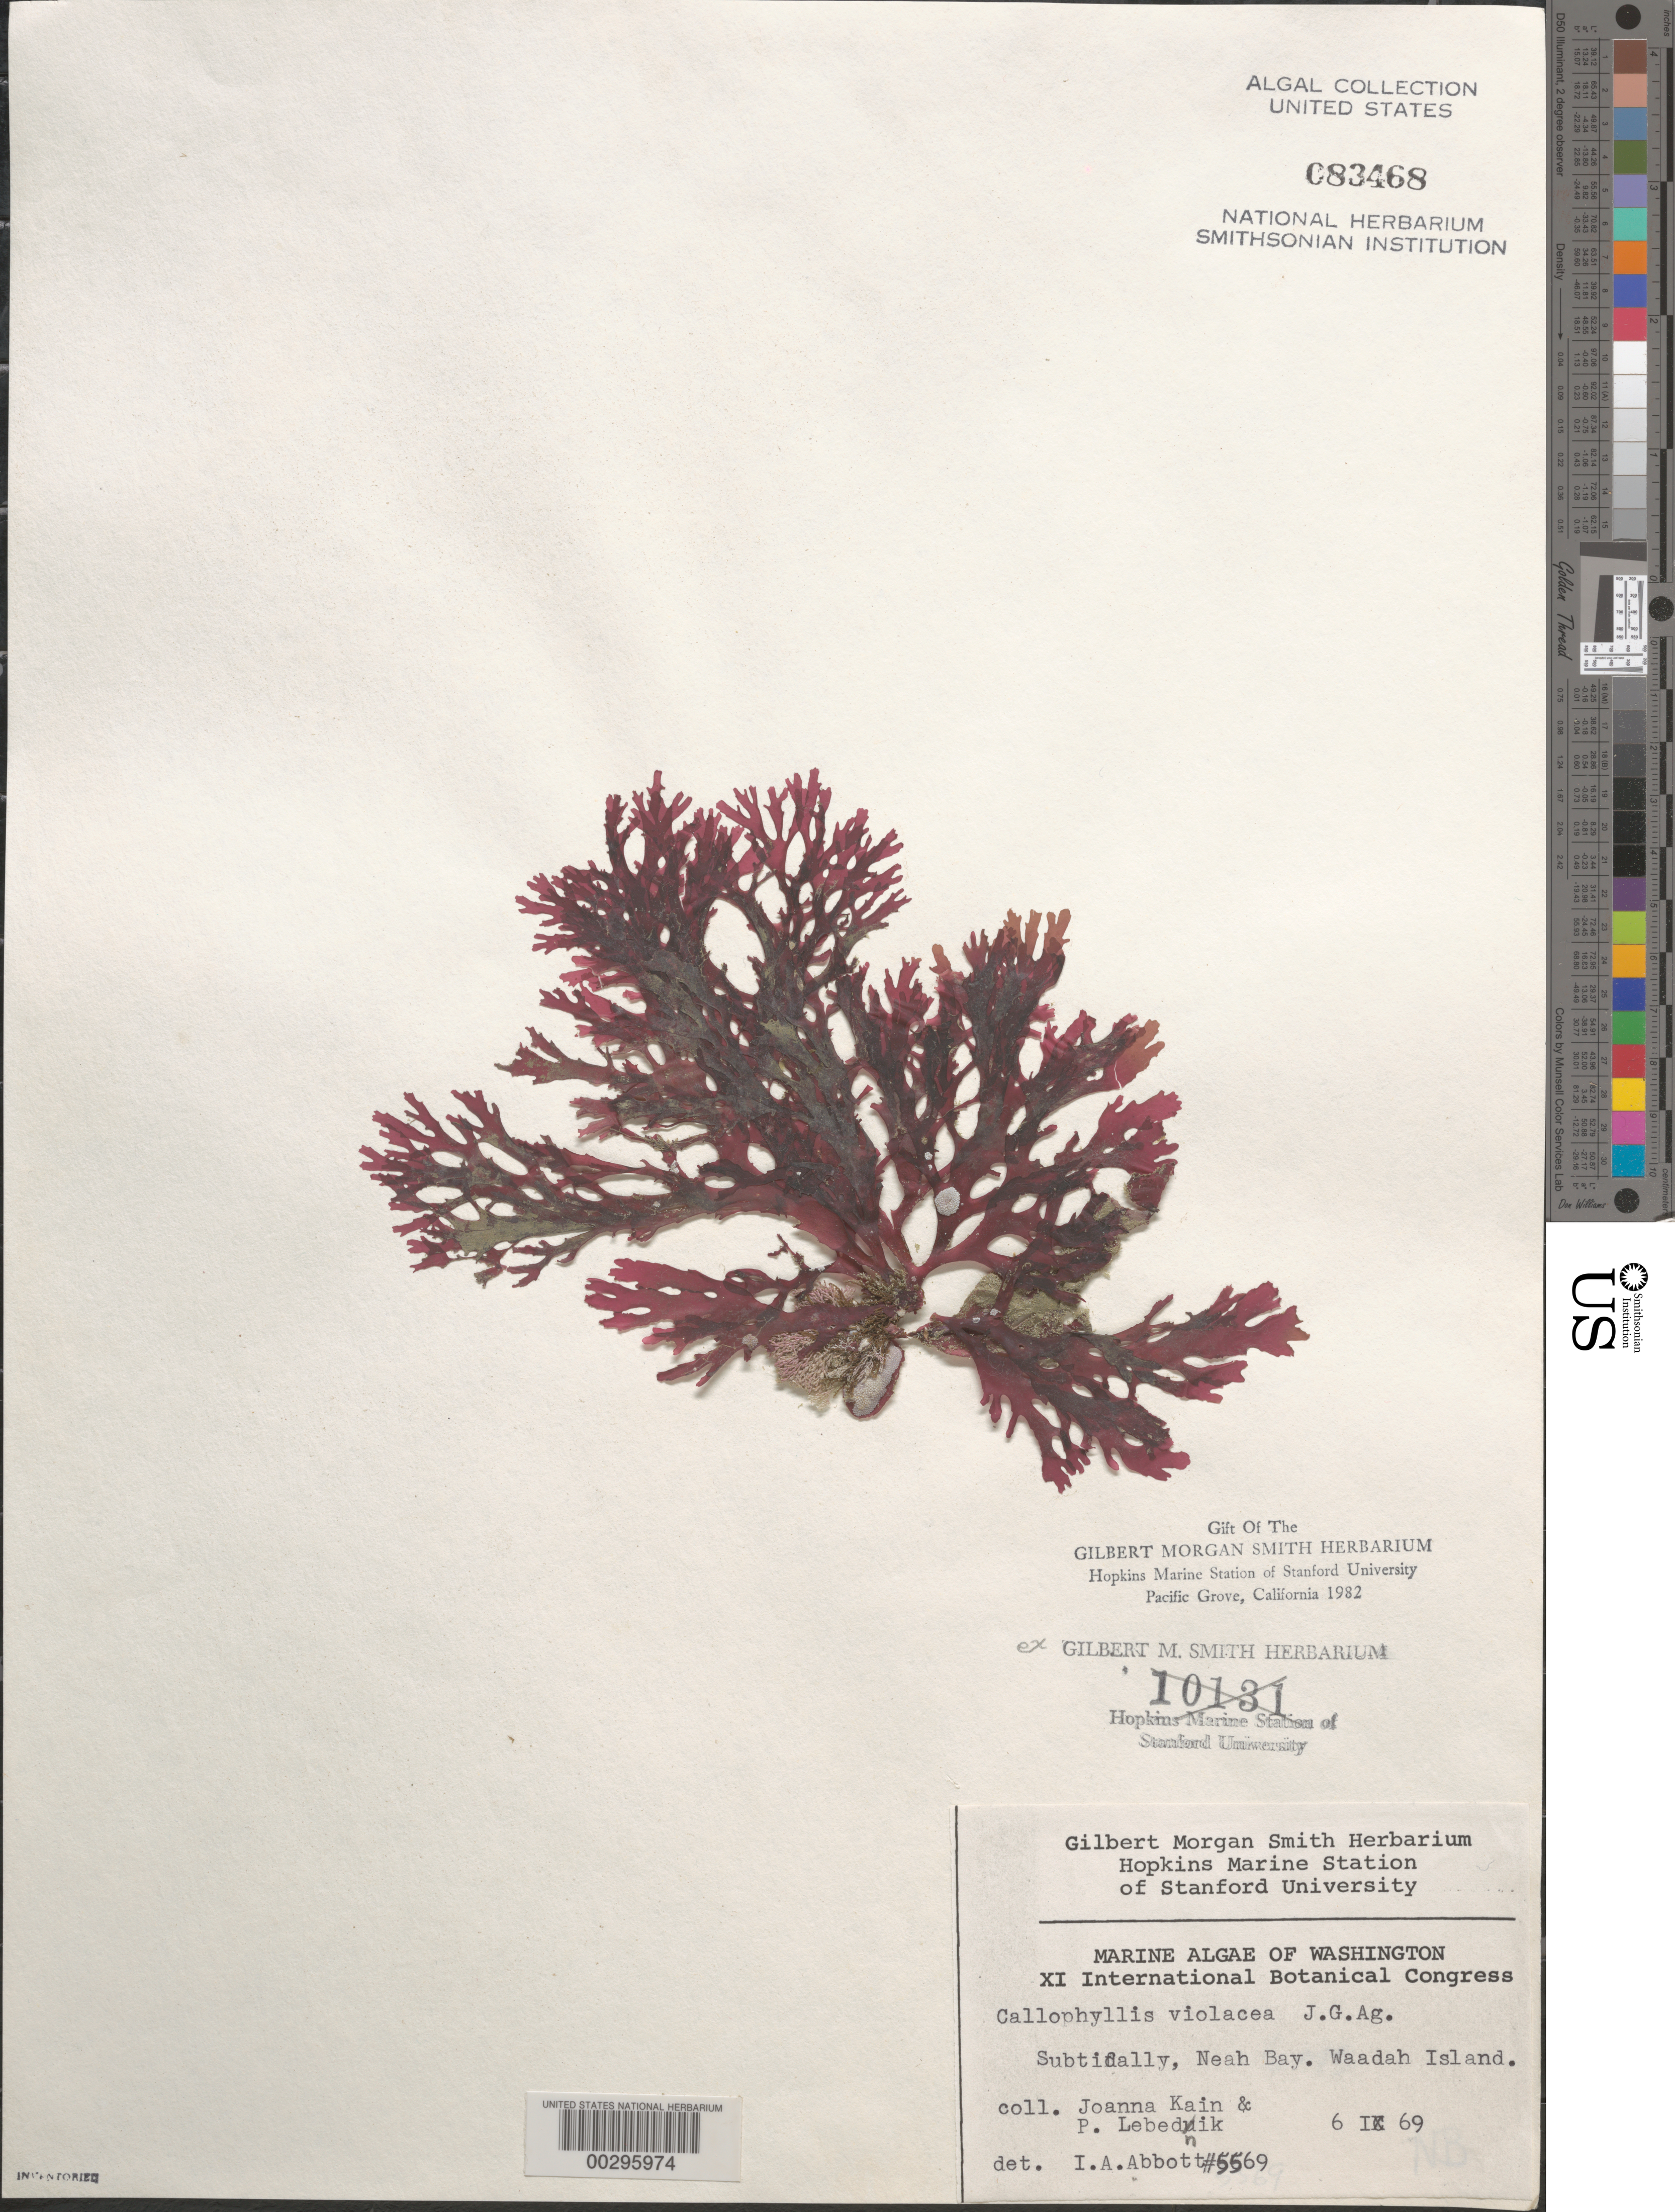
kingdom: Plantae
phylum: Rhodophyta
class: Florideophyceae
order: Gigartinales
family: Kallymeniaceae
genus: Callophyllis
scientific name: Callophyllis violacea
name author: J. Agardh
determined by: Abbott, Isabella A.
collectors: J.M. Kain & P. Lebednik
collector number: IAA 5569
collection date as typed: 06 Sep 1969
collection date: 1969-09-06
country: United States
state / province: Washington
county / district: Clallam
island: Waadah Island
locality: Neah Bay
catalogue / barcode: US 83468